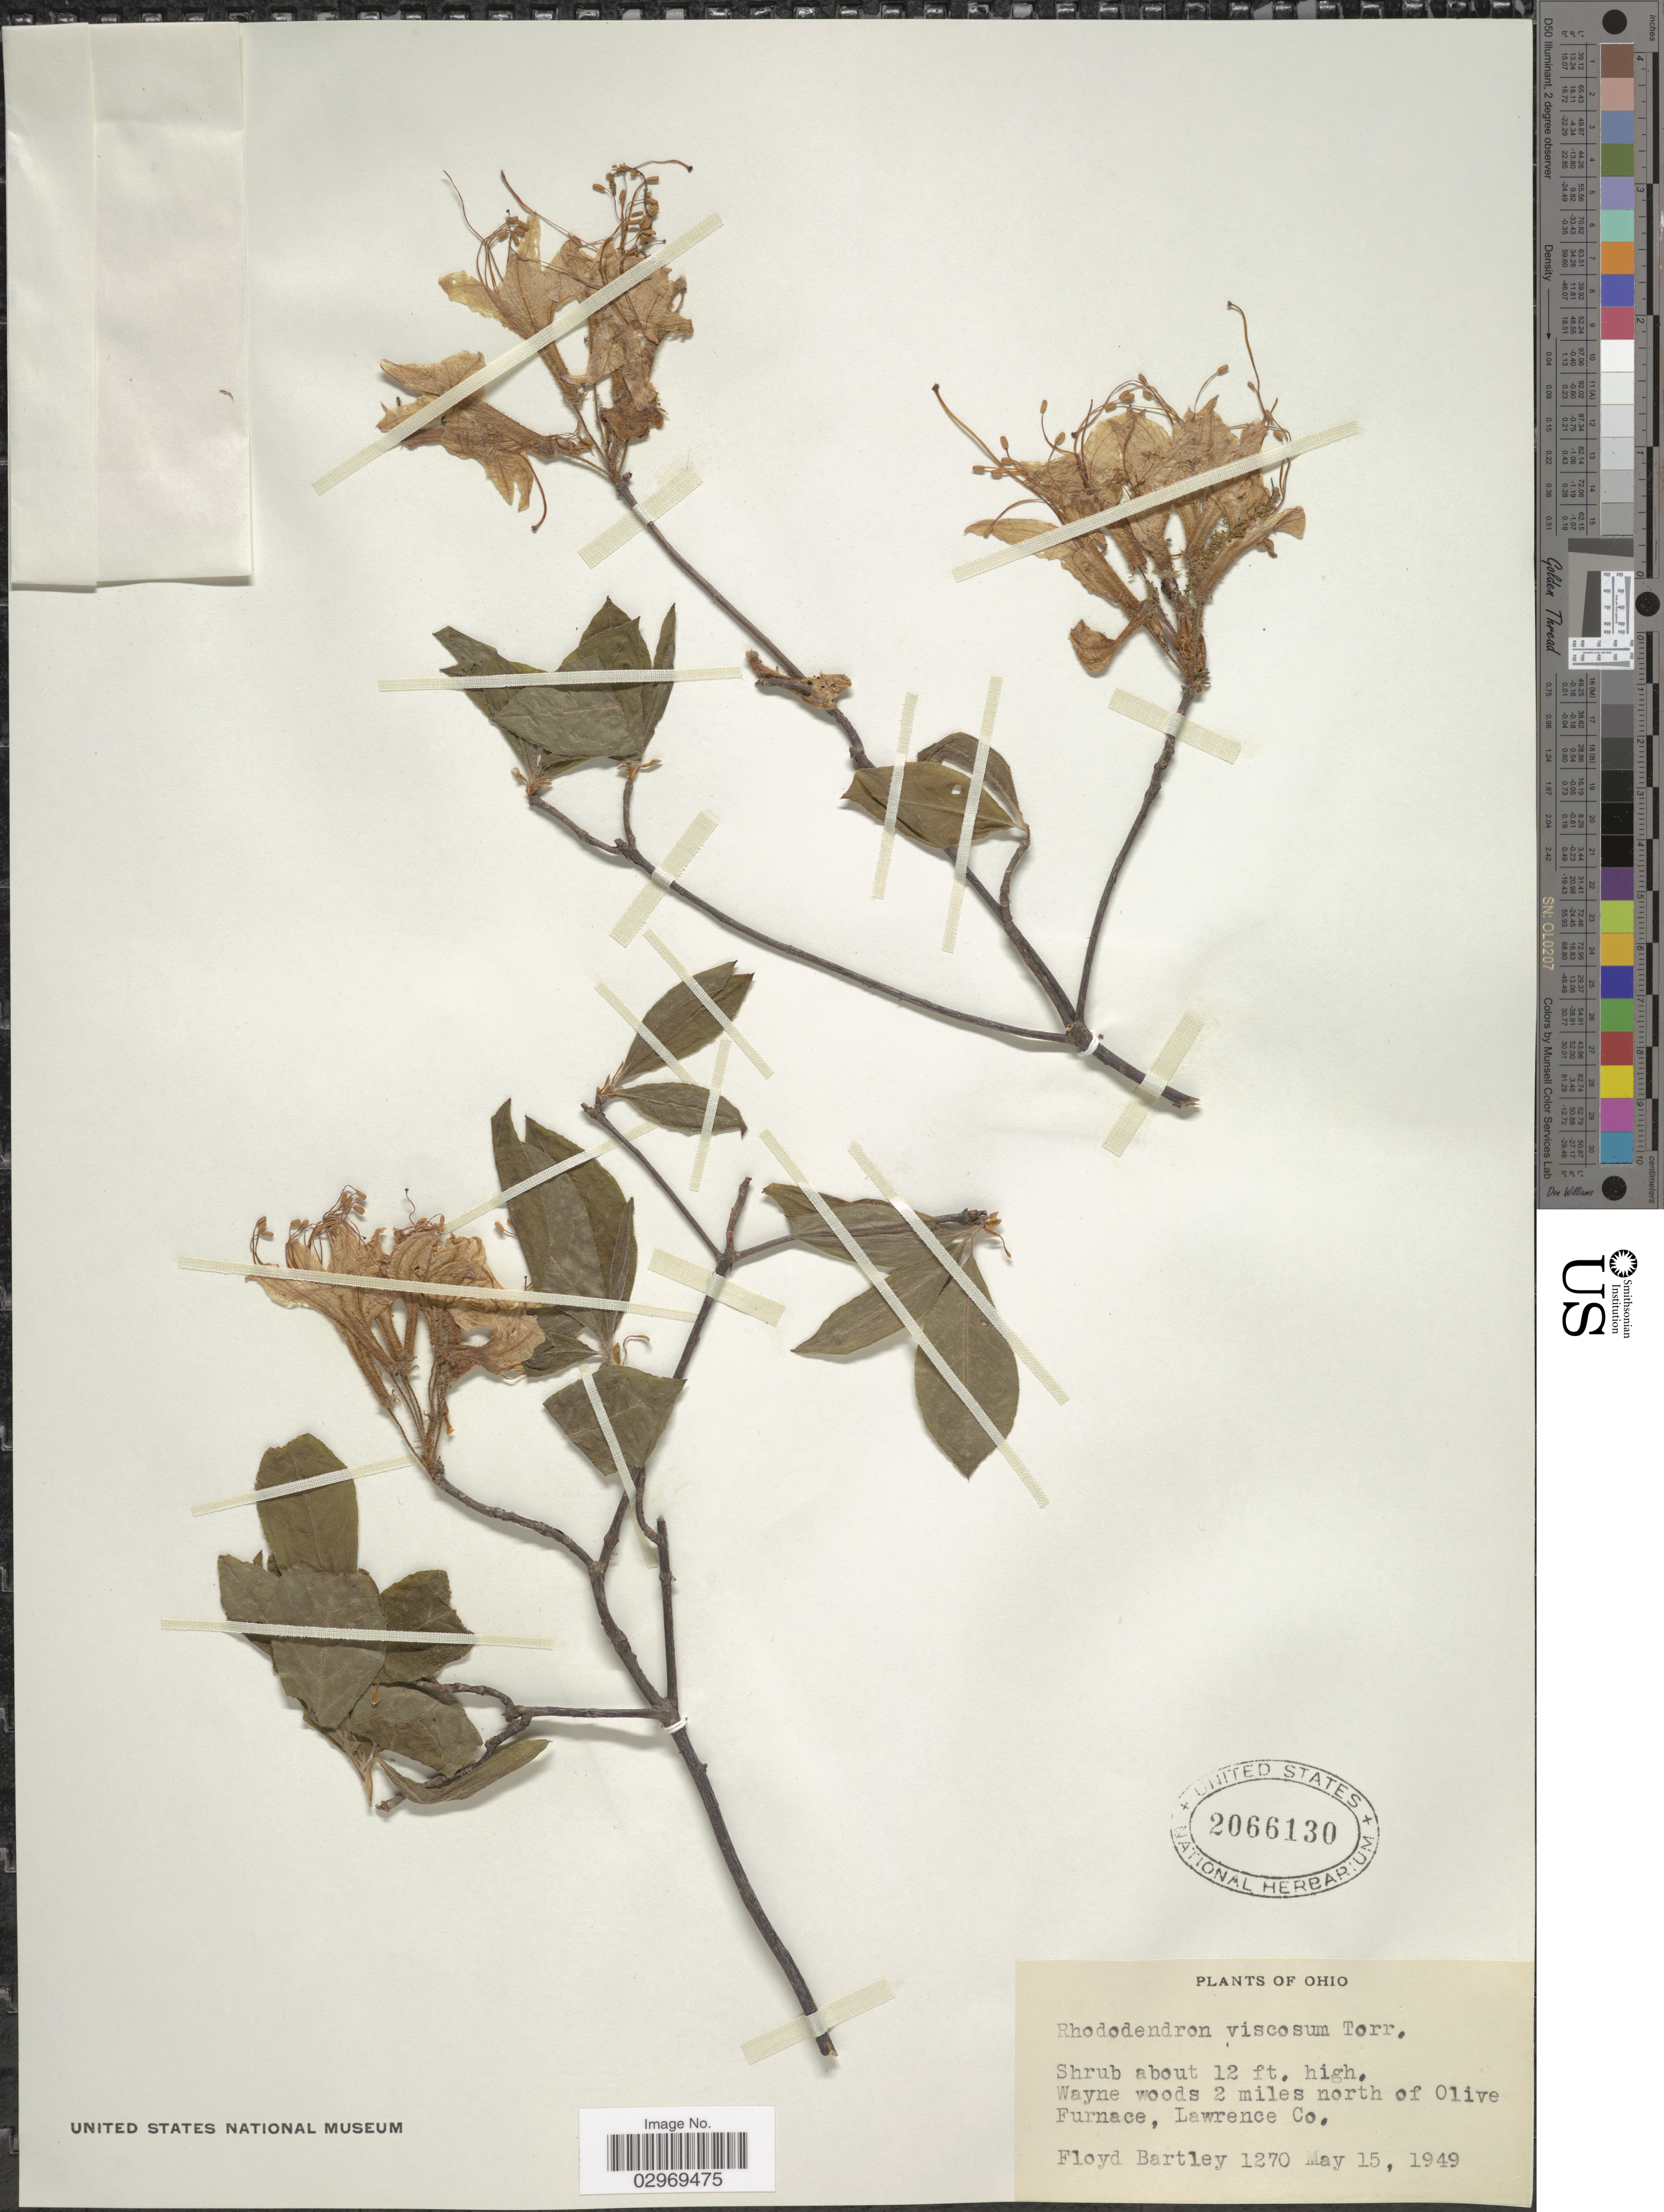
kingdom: Plantae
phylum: Tracheophyta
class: Magnoliopsida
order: Ericales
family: Ericaceae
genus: Rhododendron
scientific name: Rhododendron viscosum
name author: (L.) Torr.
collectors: F. Bartley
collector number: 1270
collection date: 1949-05-15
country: United States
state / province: Ohio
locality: Wayne woods 2 miles north of Olive Furnace, Lawrence Co.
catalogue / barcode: US 2066130